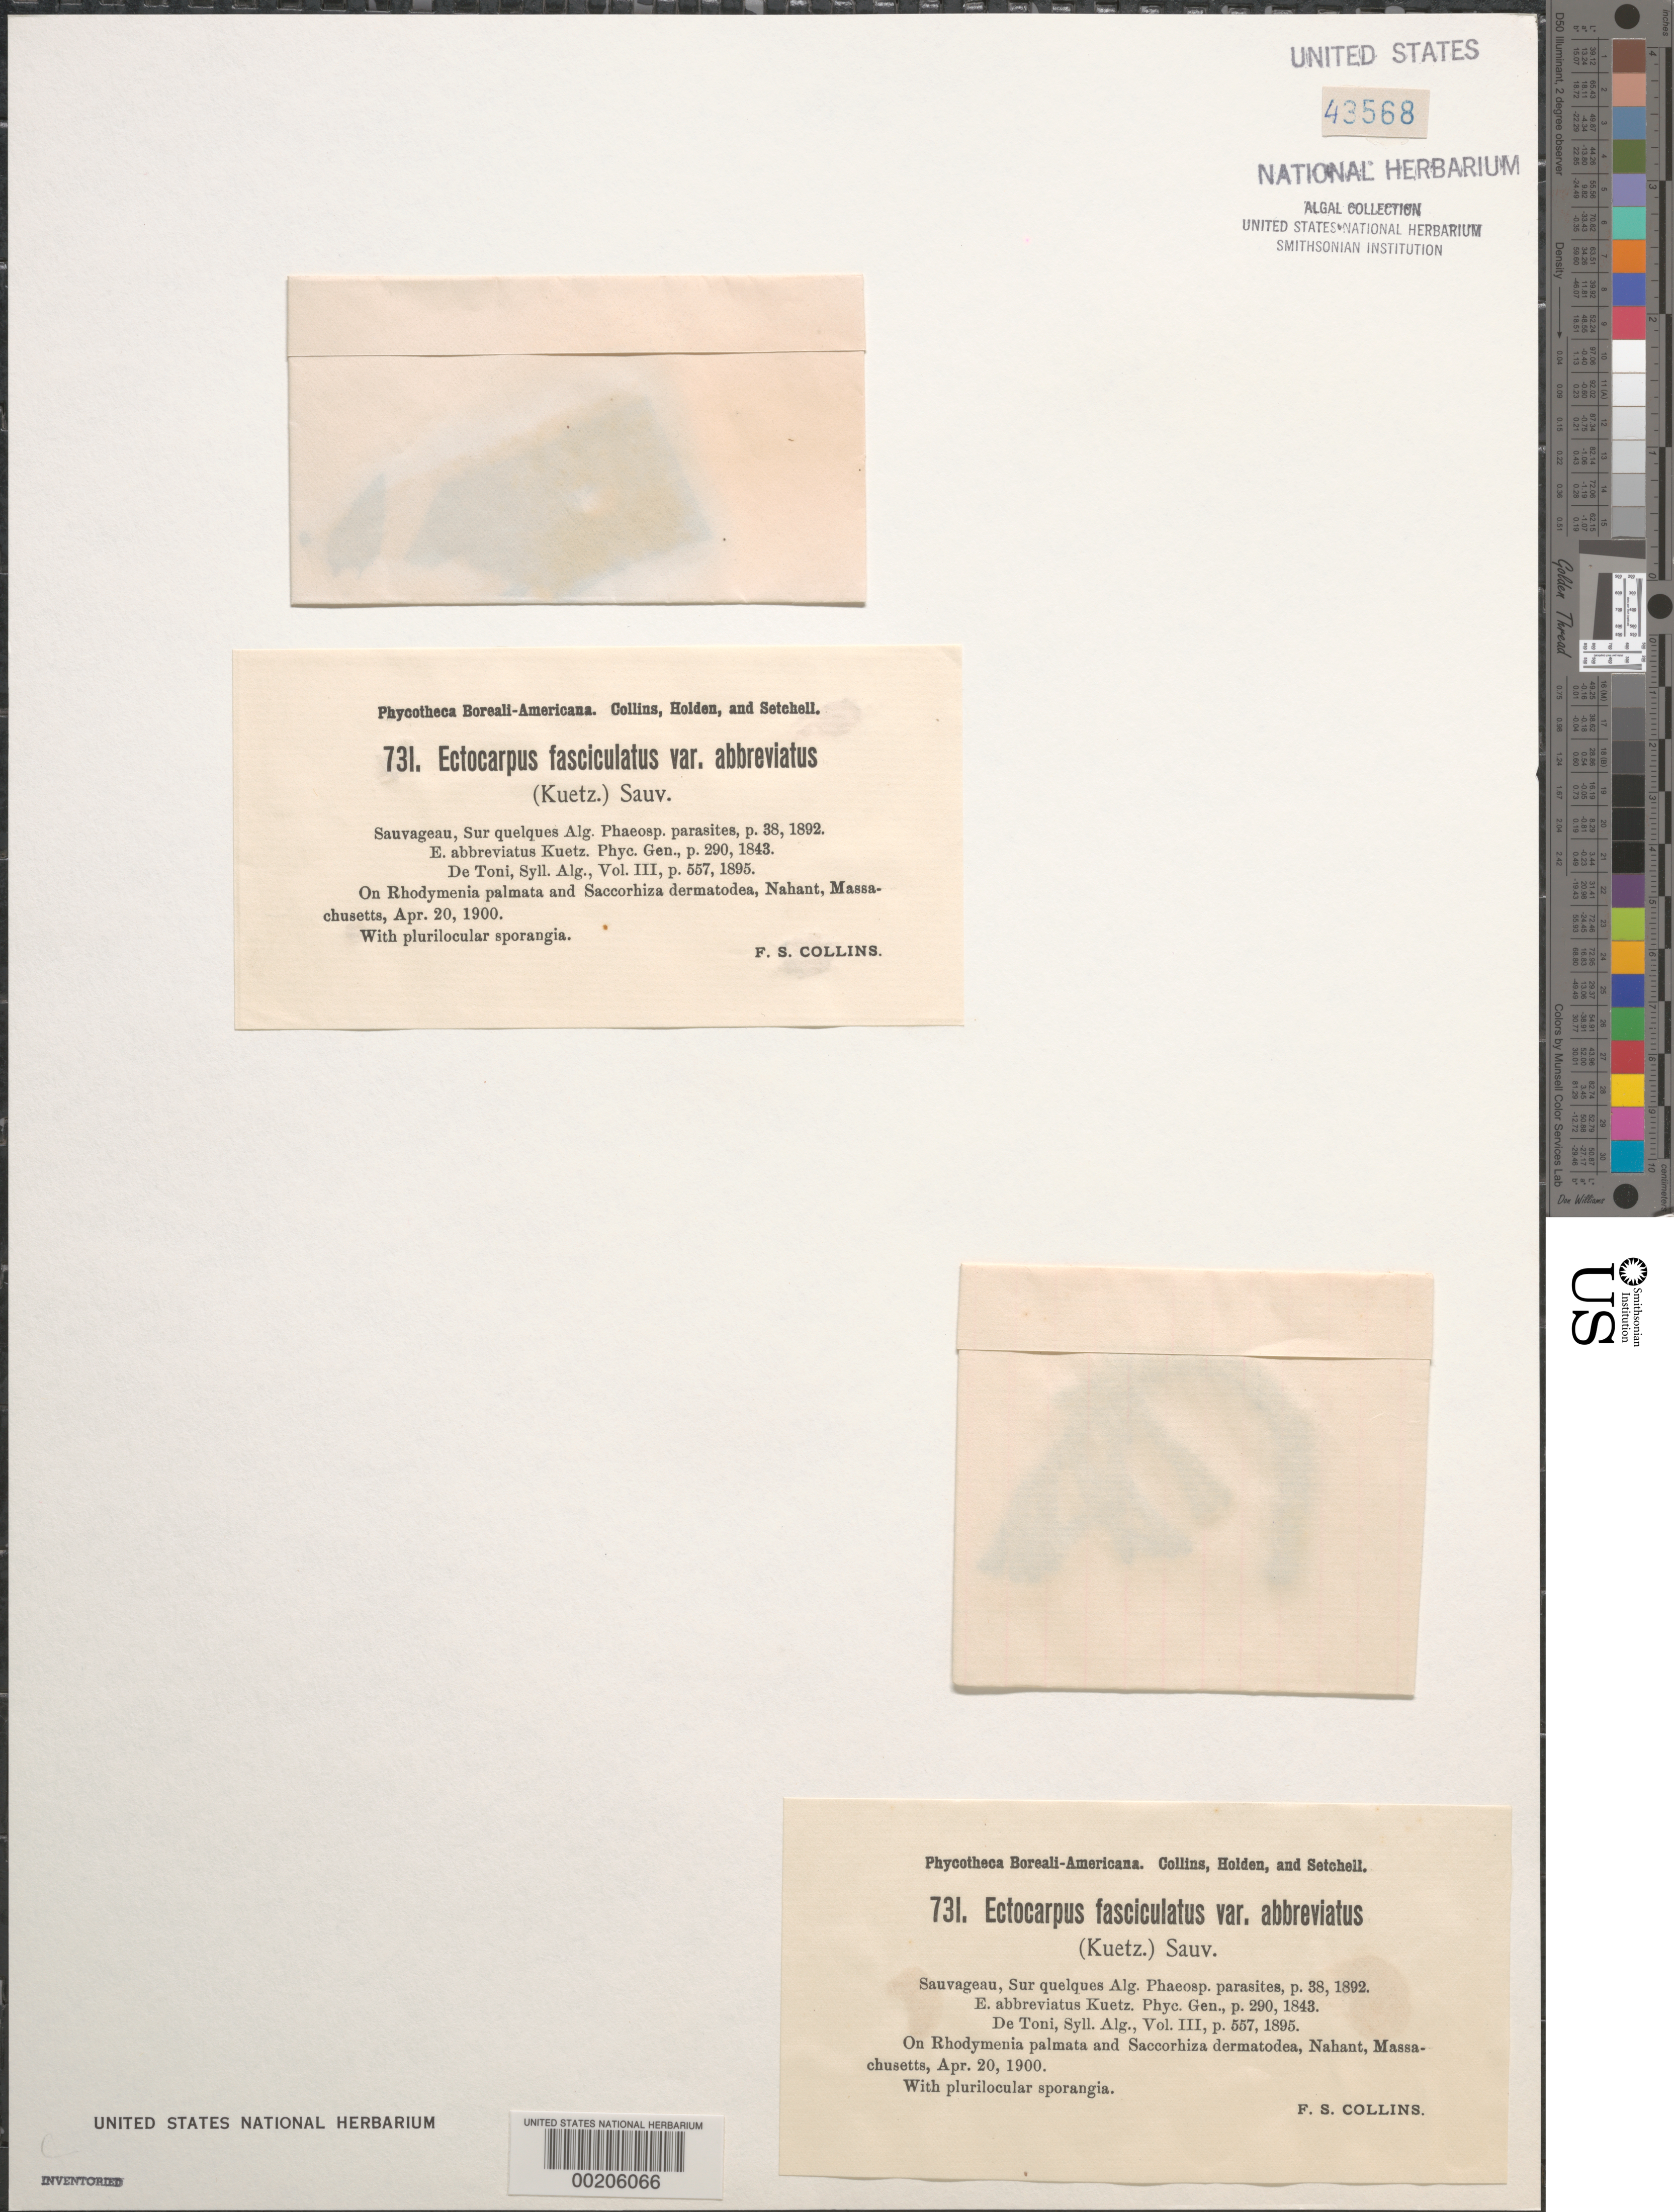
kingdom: Chromista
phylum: Ochrophyta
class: Phaeophyceae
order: Ectocarpales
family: Ectocarpaceae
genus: Ectocarpus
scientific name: Ectocarpus fasciculatus var. abbreviatus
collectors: F. Collins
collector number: PB-A 731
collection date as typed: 20 Apr 1900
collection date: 1900-04-20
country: United States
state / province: Massachusetts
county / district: Essex County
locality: Nahant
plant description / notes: Collins, Holden & Setchell, Phycotheca Boreali-Americana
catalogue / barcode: US 43568